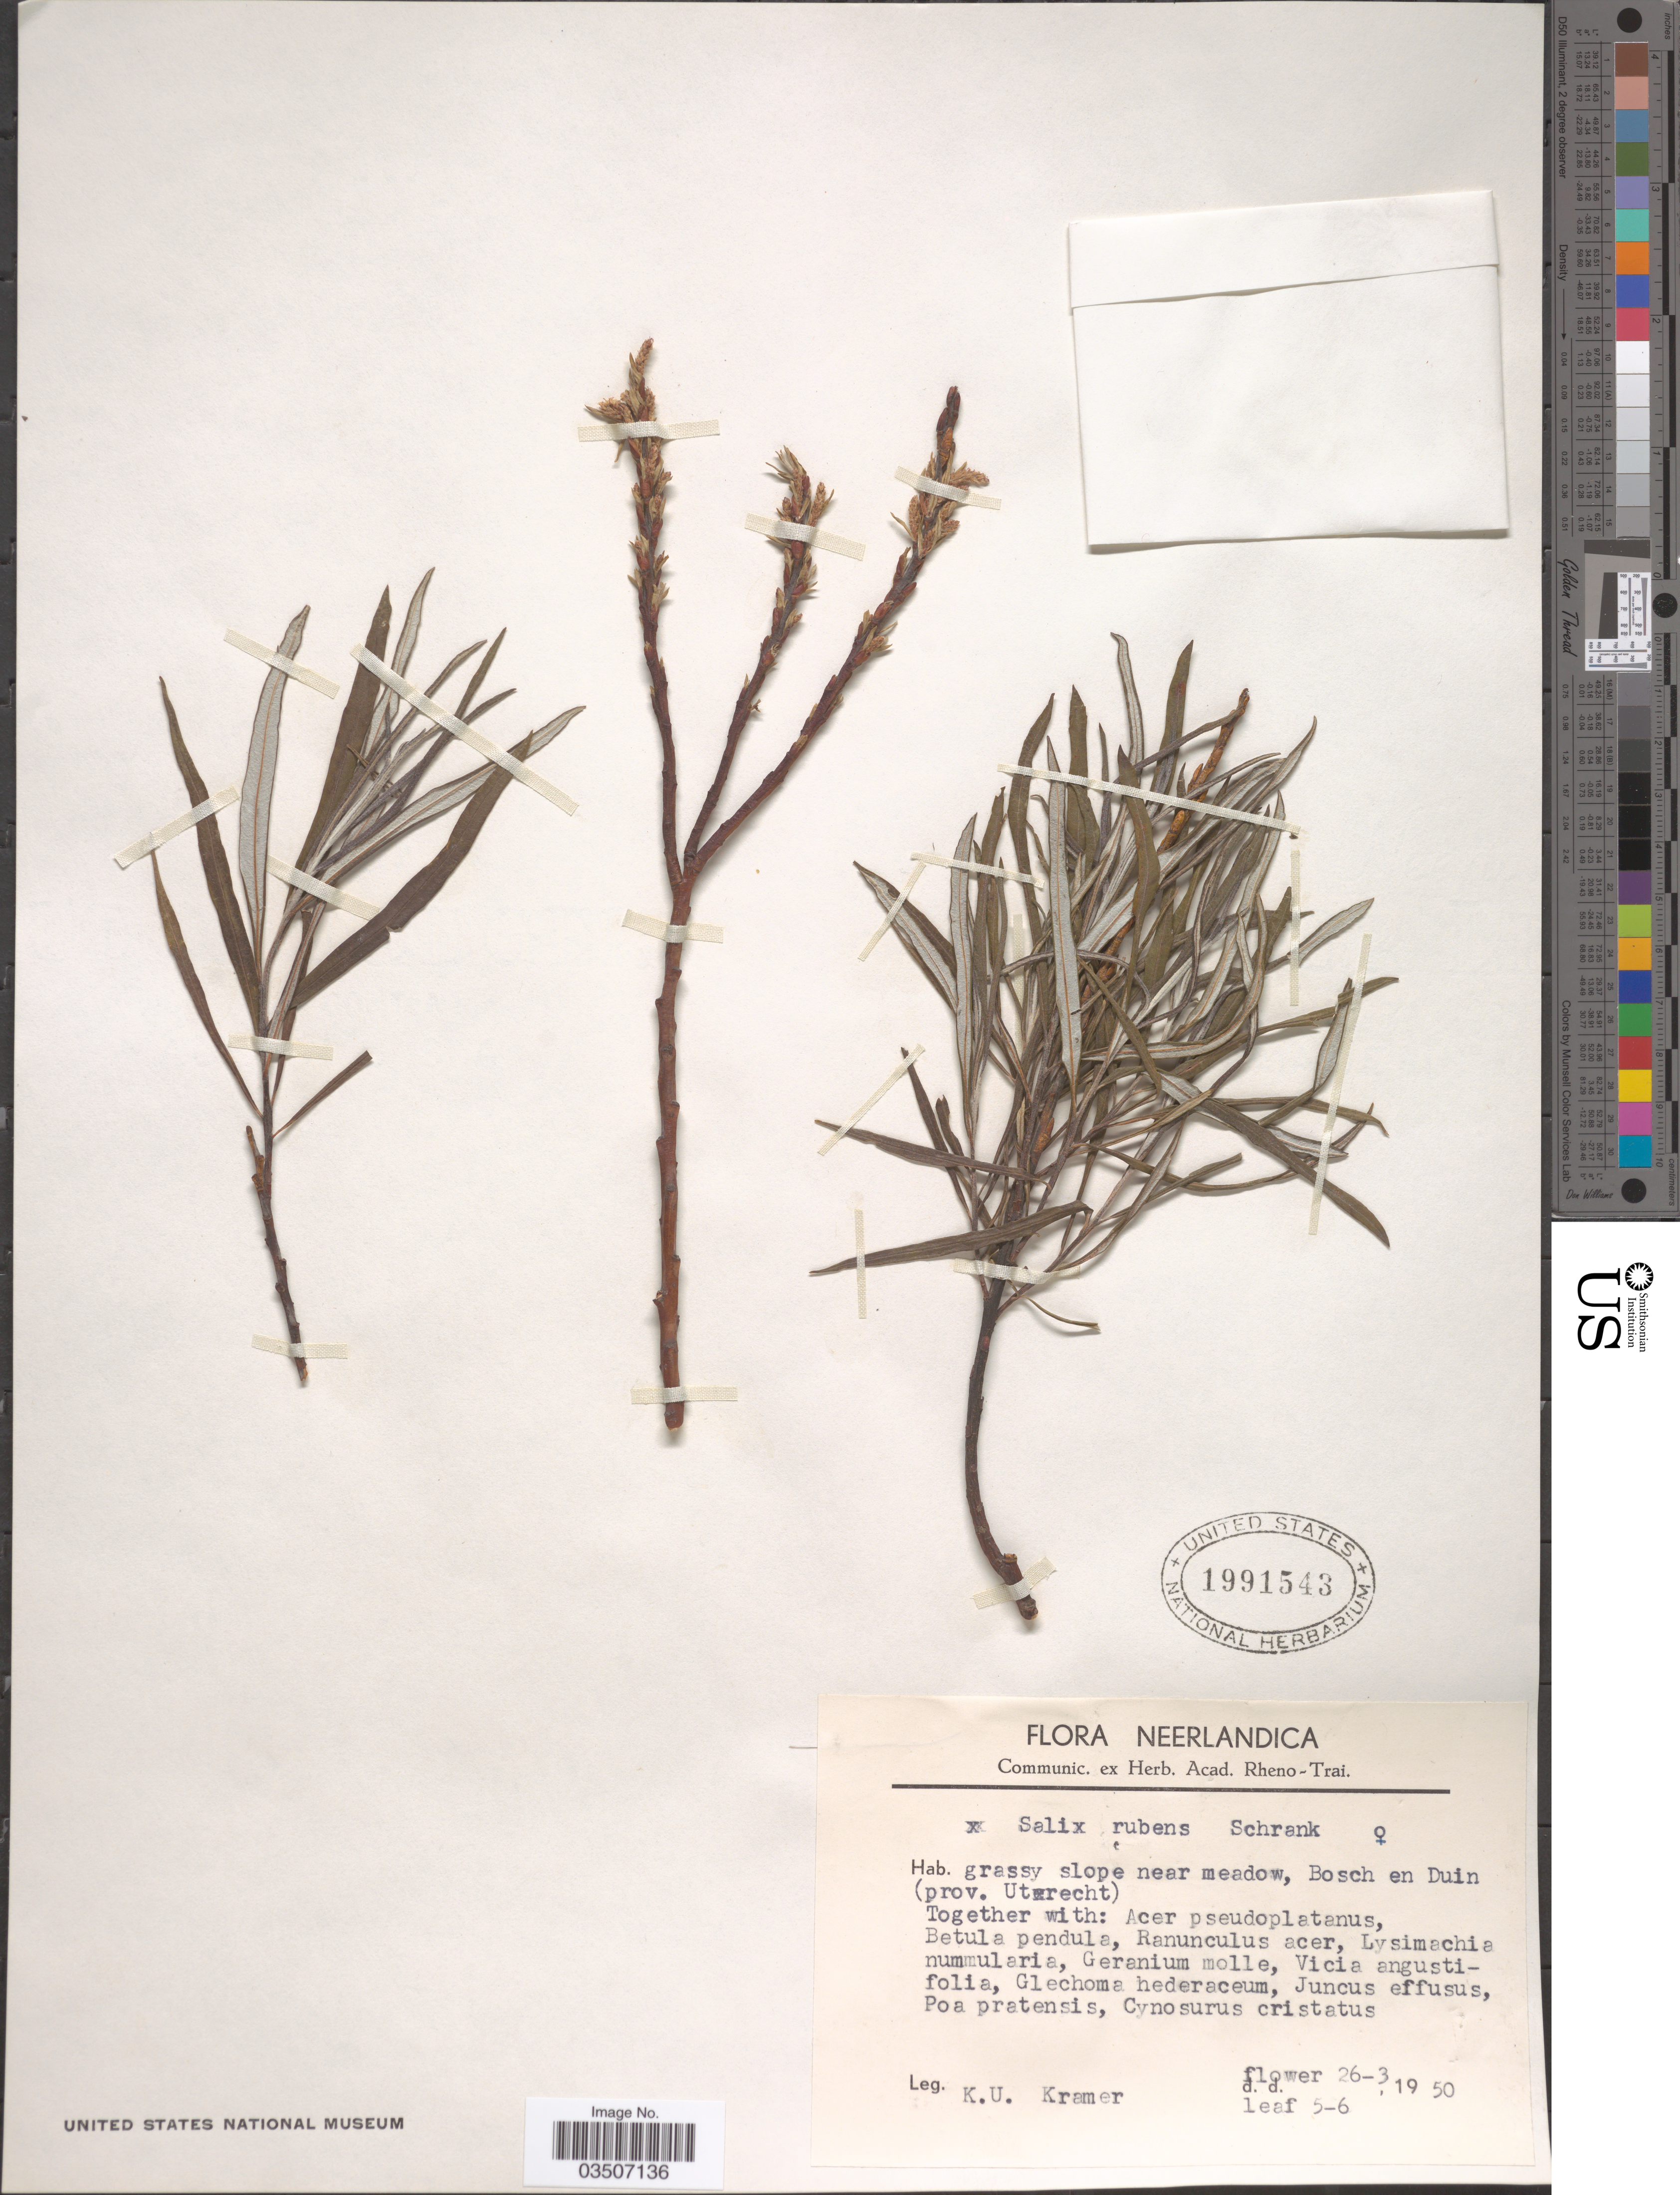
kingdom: Plantae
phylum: Tracheophyta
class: Magnoliopsida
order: Malpighiales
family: Salicaceae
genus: Salix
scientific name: Salix rubens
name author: J. Presl & C. Presl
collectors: K. U. Kramer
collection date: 1950-03-26/1950-06-05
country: Netherlands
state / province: Utrecht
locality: Neerlandica. Grassy slope near meadow, Bosch en Duin.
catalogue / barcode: US 1991543